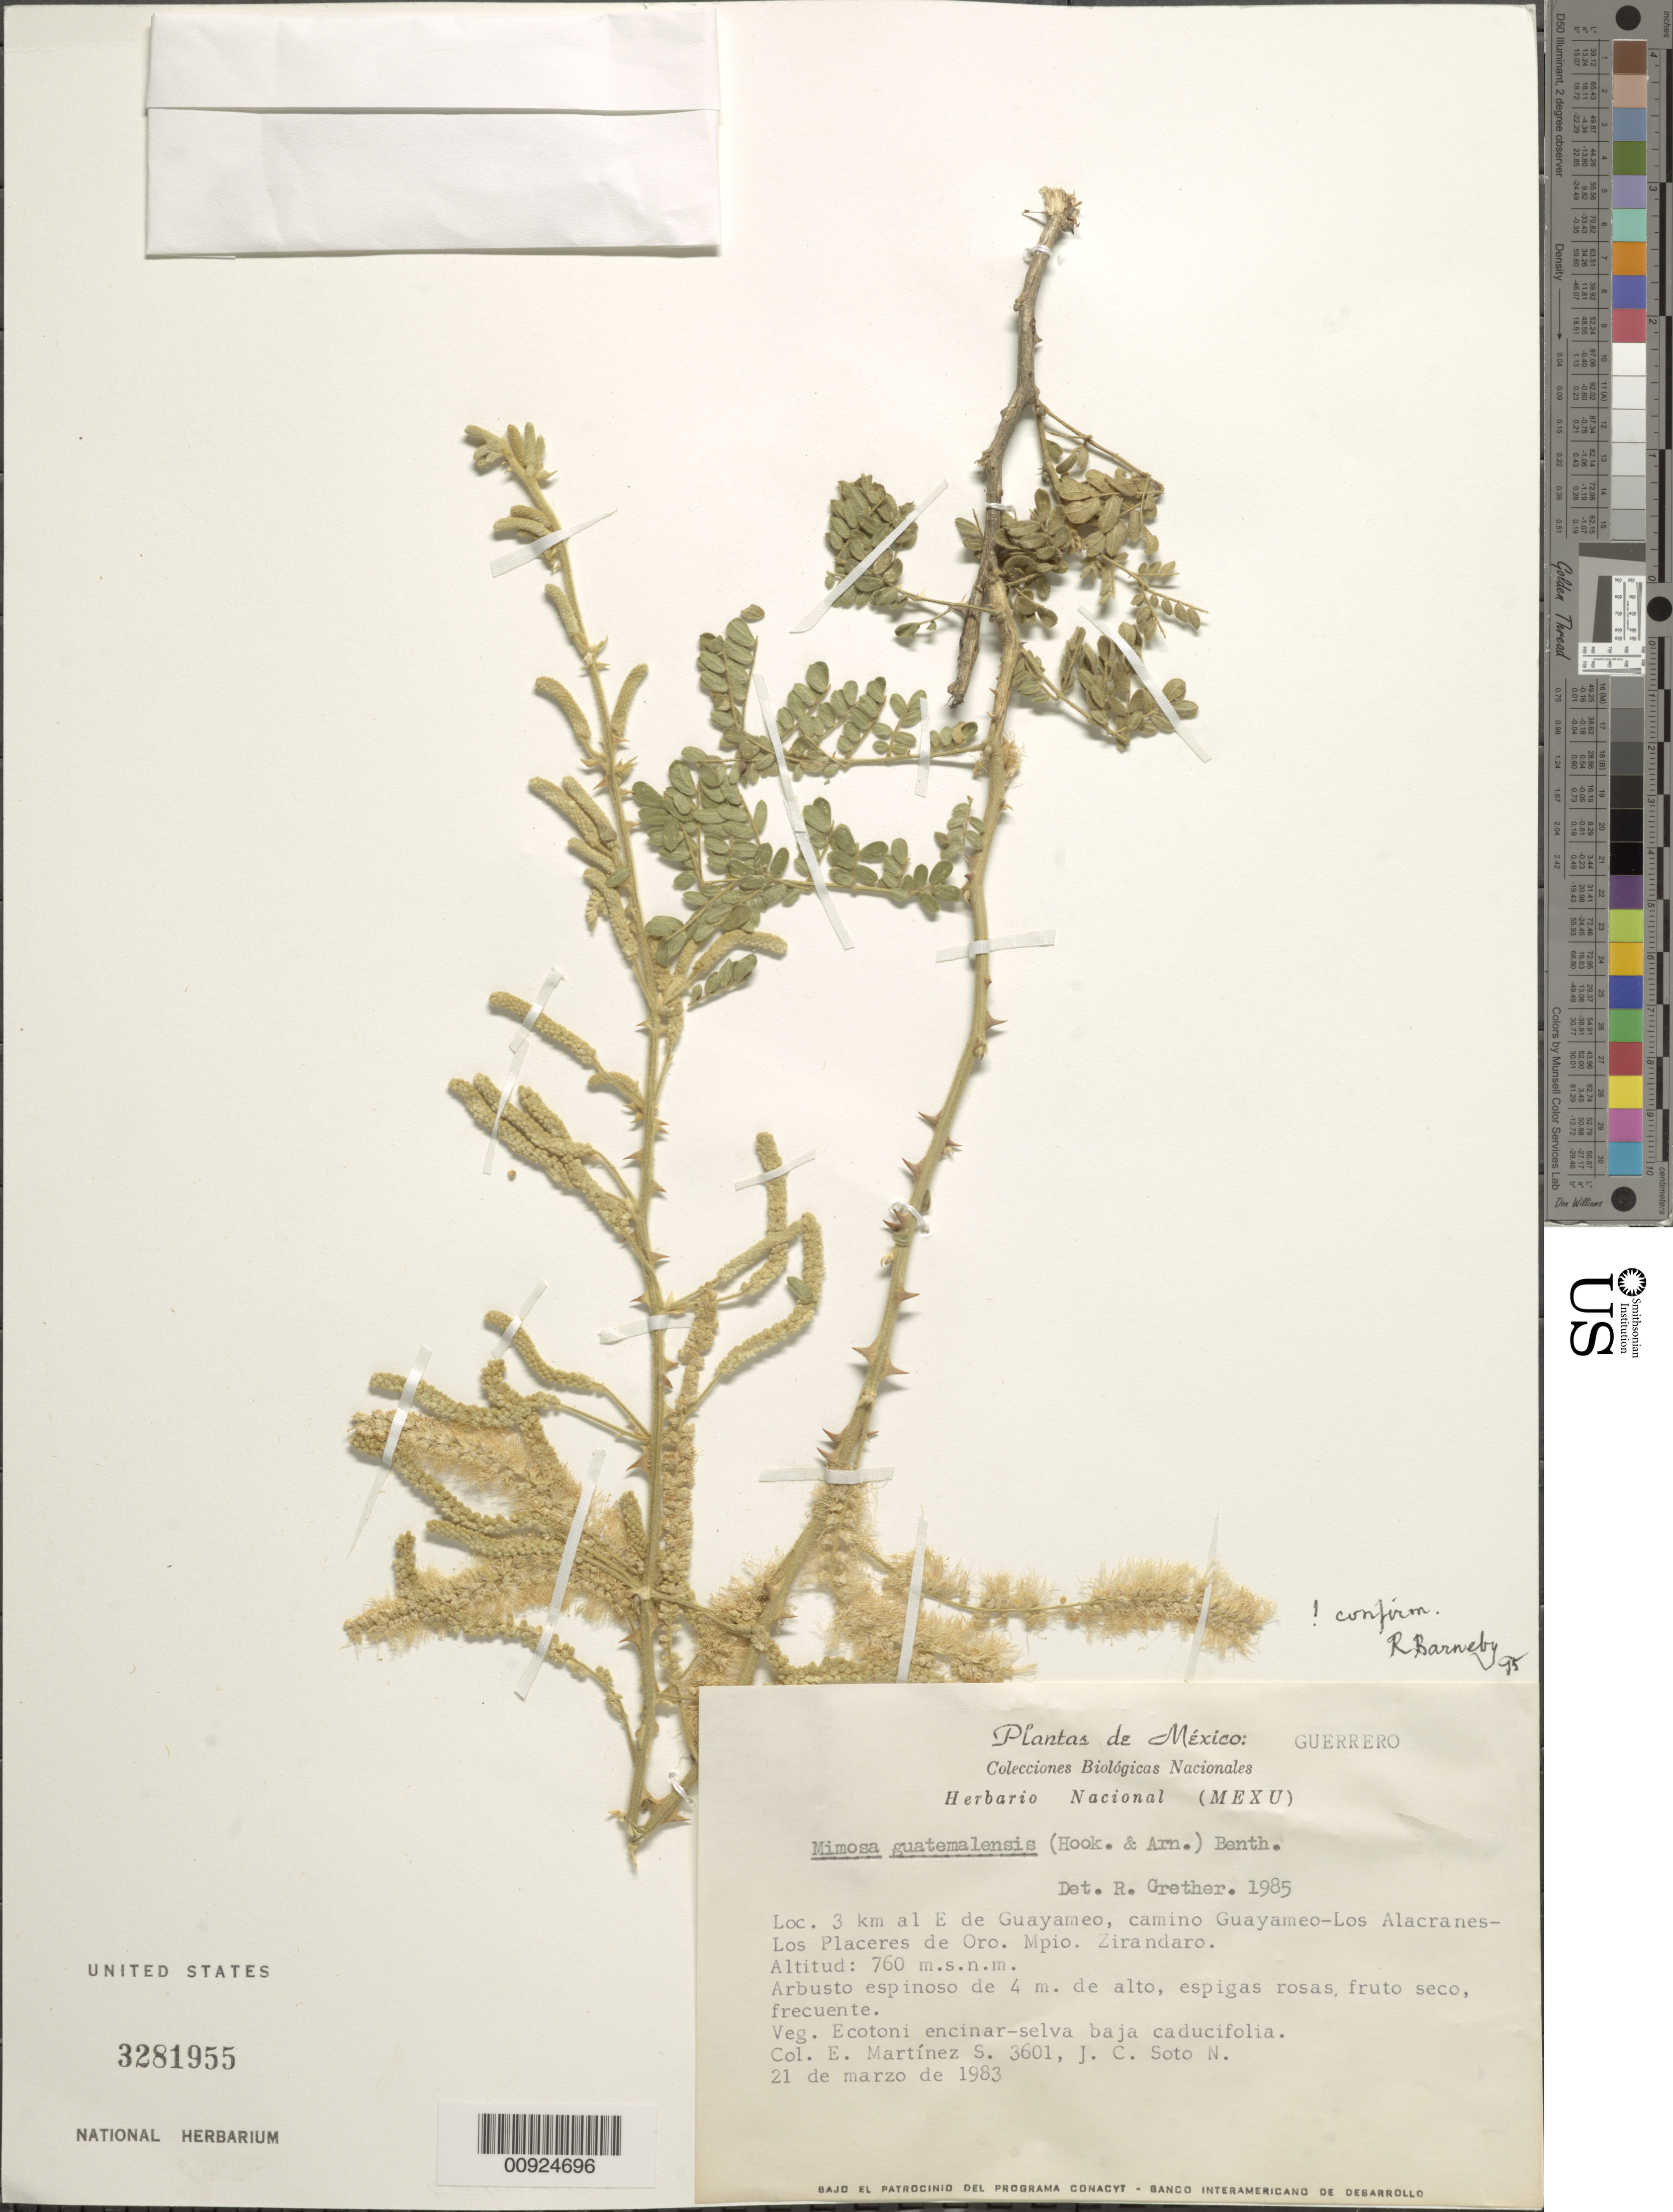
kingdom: Plantae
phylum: Tracheophyta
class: Magnoliopsida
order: Fabales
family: Fabaceae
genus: Mimosa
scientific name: Mimosa guatemalensis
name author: (Hook.) Benth.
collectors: E. M. Martínez S. & J. Soto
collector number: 3601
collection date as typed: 21 Mar 1983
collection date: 1983-03-21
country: Mexico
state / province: Guerrero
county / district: Zirándaro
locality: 3 km. al E de Guayameo, camino Guayameo - Los Alacranes - Los Placeres de Oro. Mpio. Zirándaro, Guerrero.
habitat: Ecotoni encinar-selva baja caducifolia.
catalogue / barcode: US 3281955